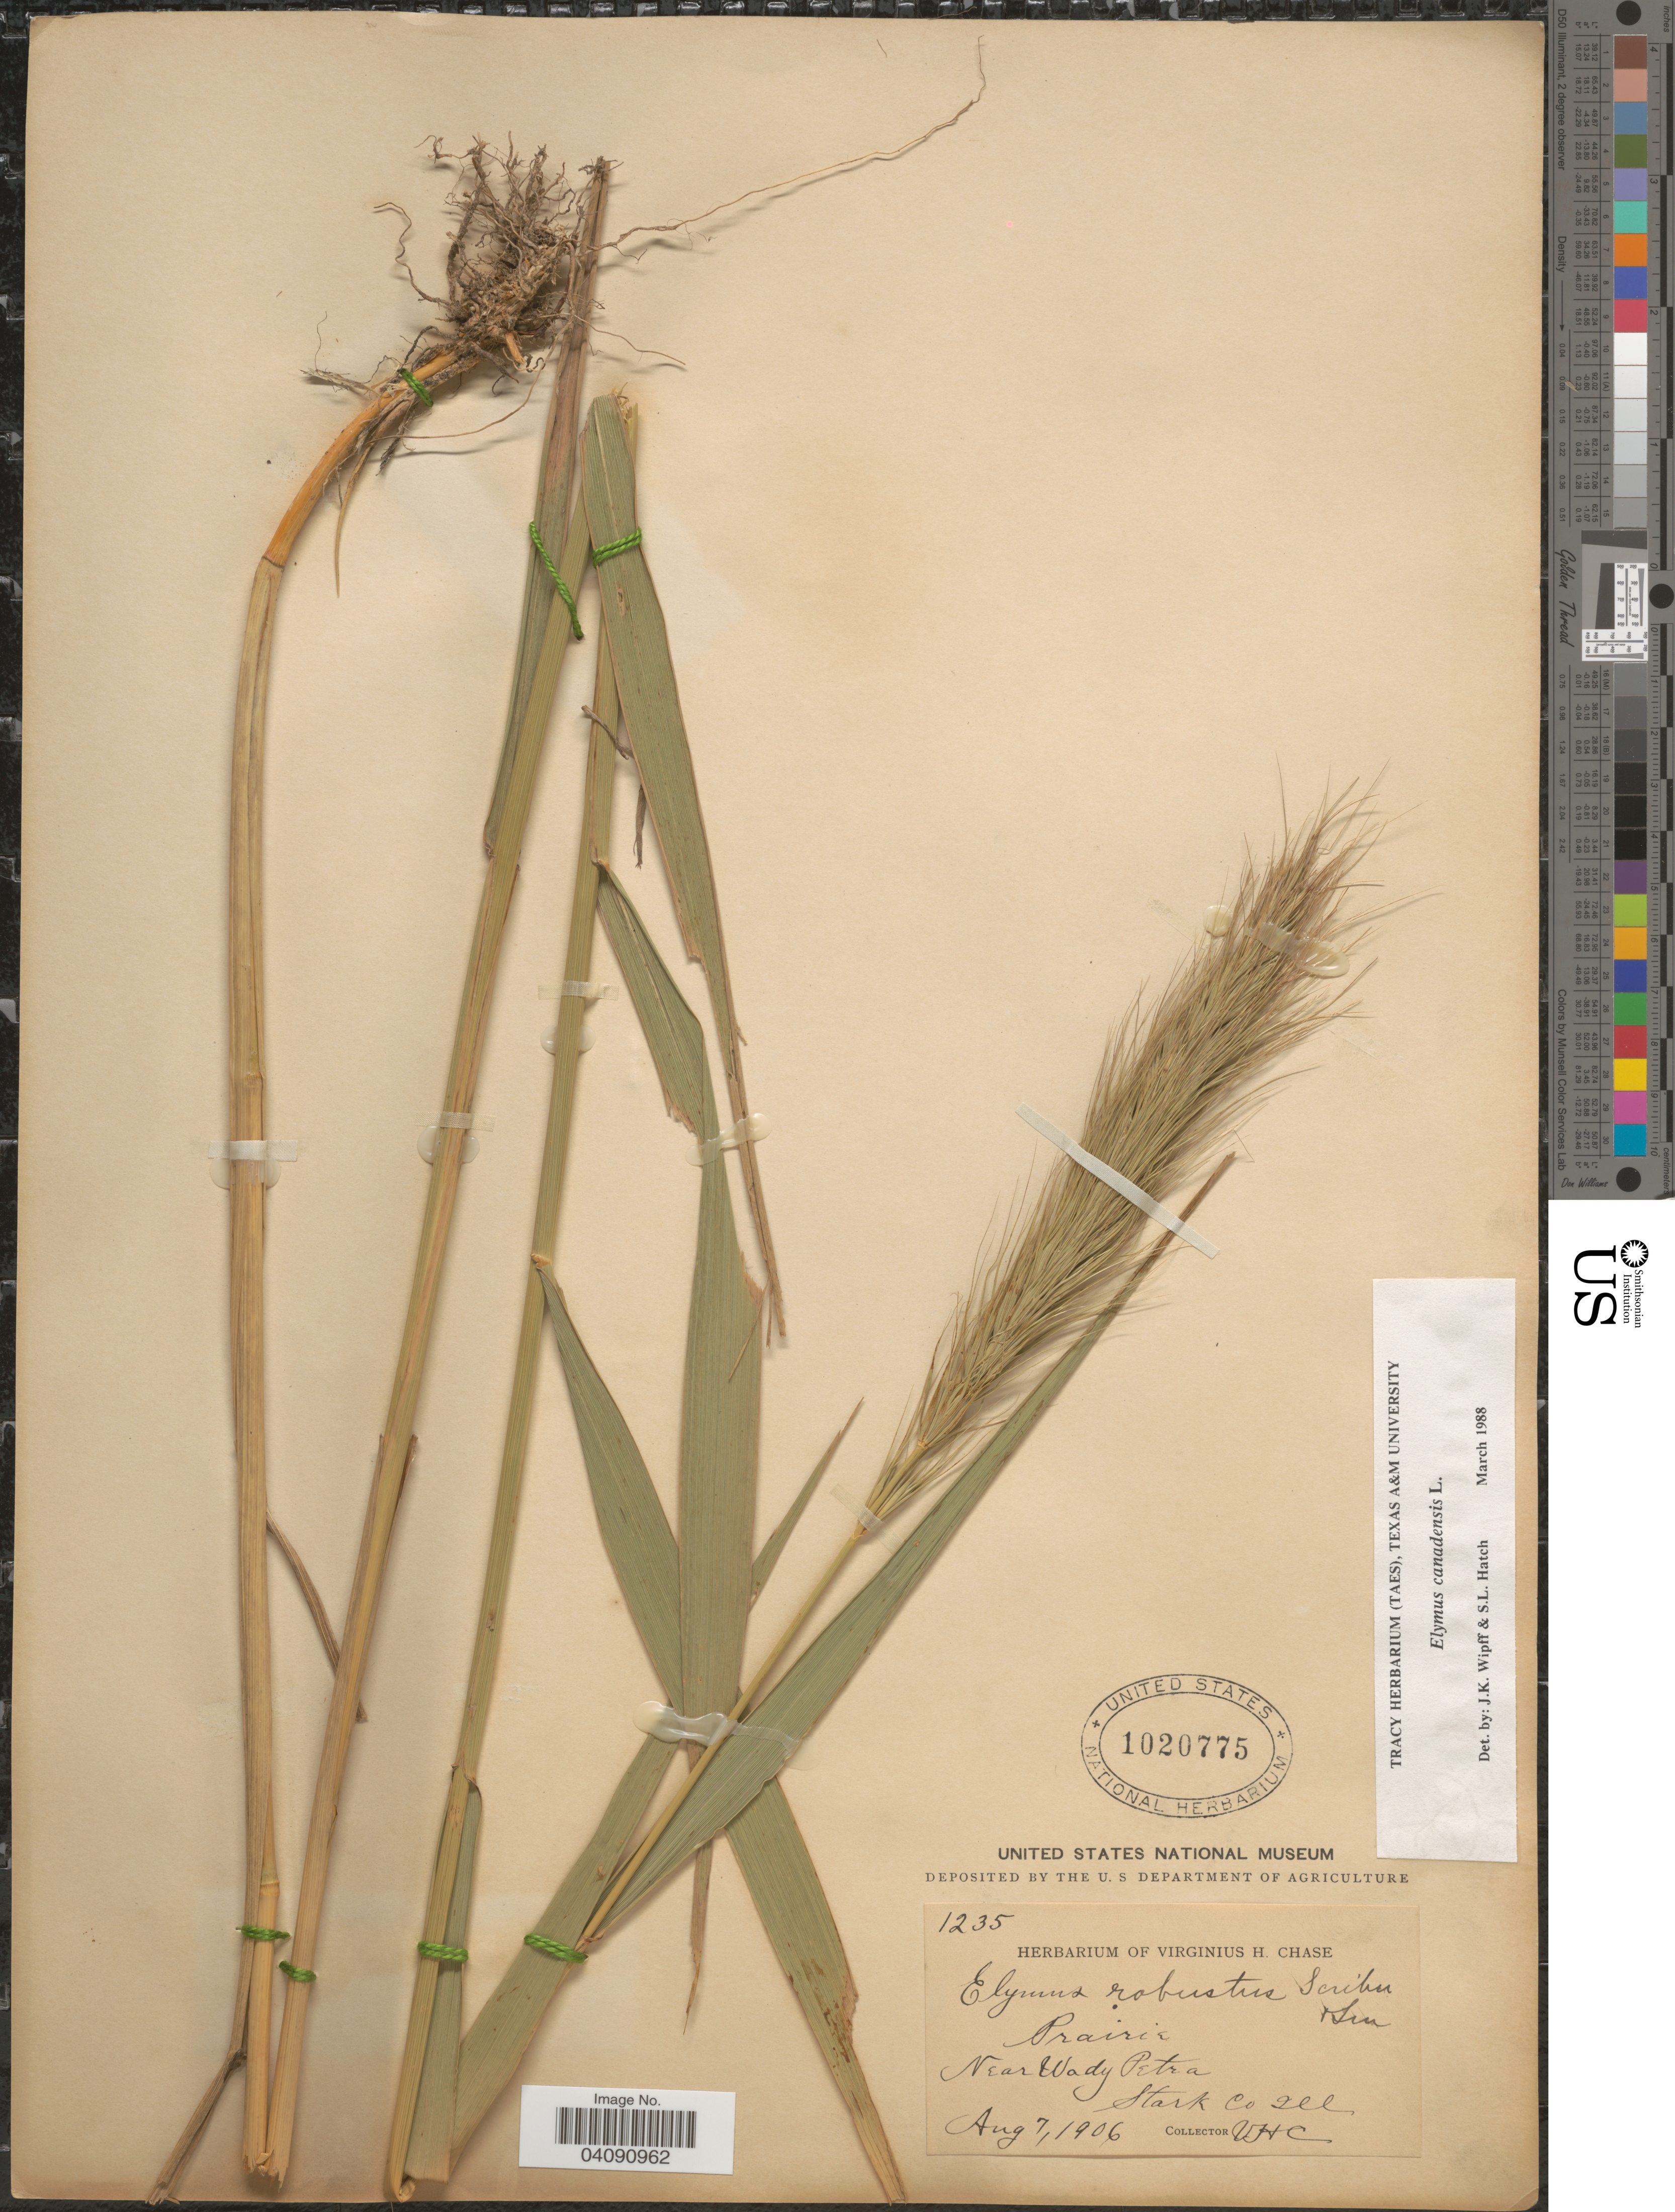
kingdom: Plantae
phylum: Tracheophyta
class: Liliopsida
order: Poales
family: Poaceae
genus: Elymus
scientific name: Elymus canadensis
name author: L.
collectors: V. H. Chase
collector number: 1235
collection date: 1906-08-07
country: United States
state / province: Illinois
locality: Prairie, Near Wady Petra. Stark Co.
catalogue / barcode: US 1020775